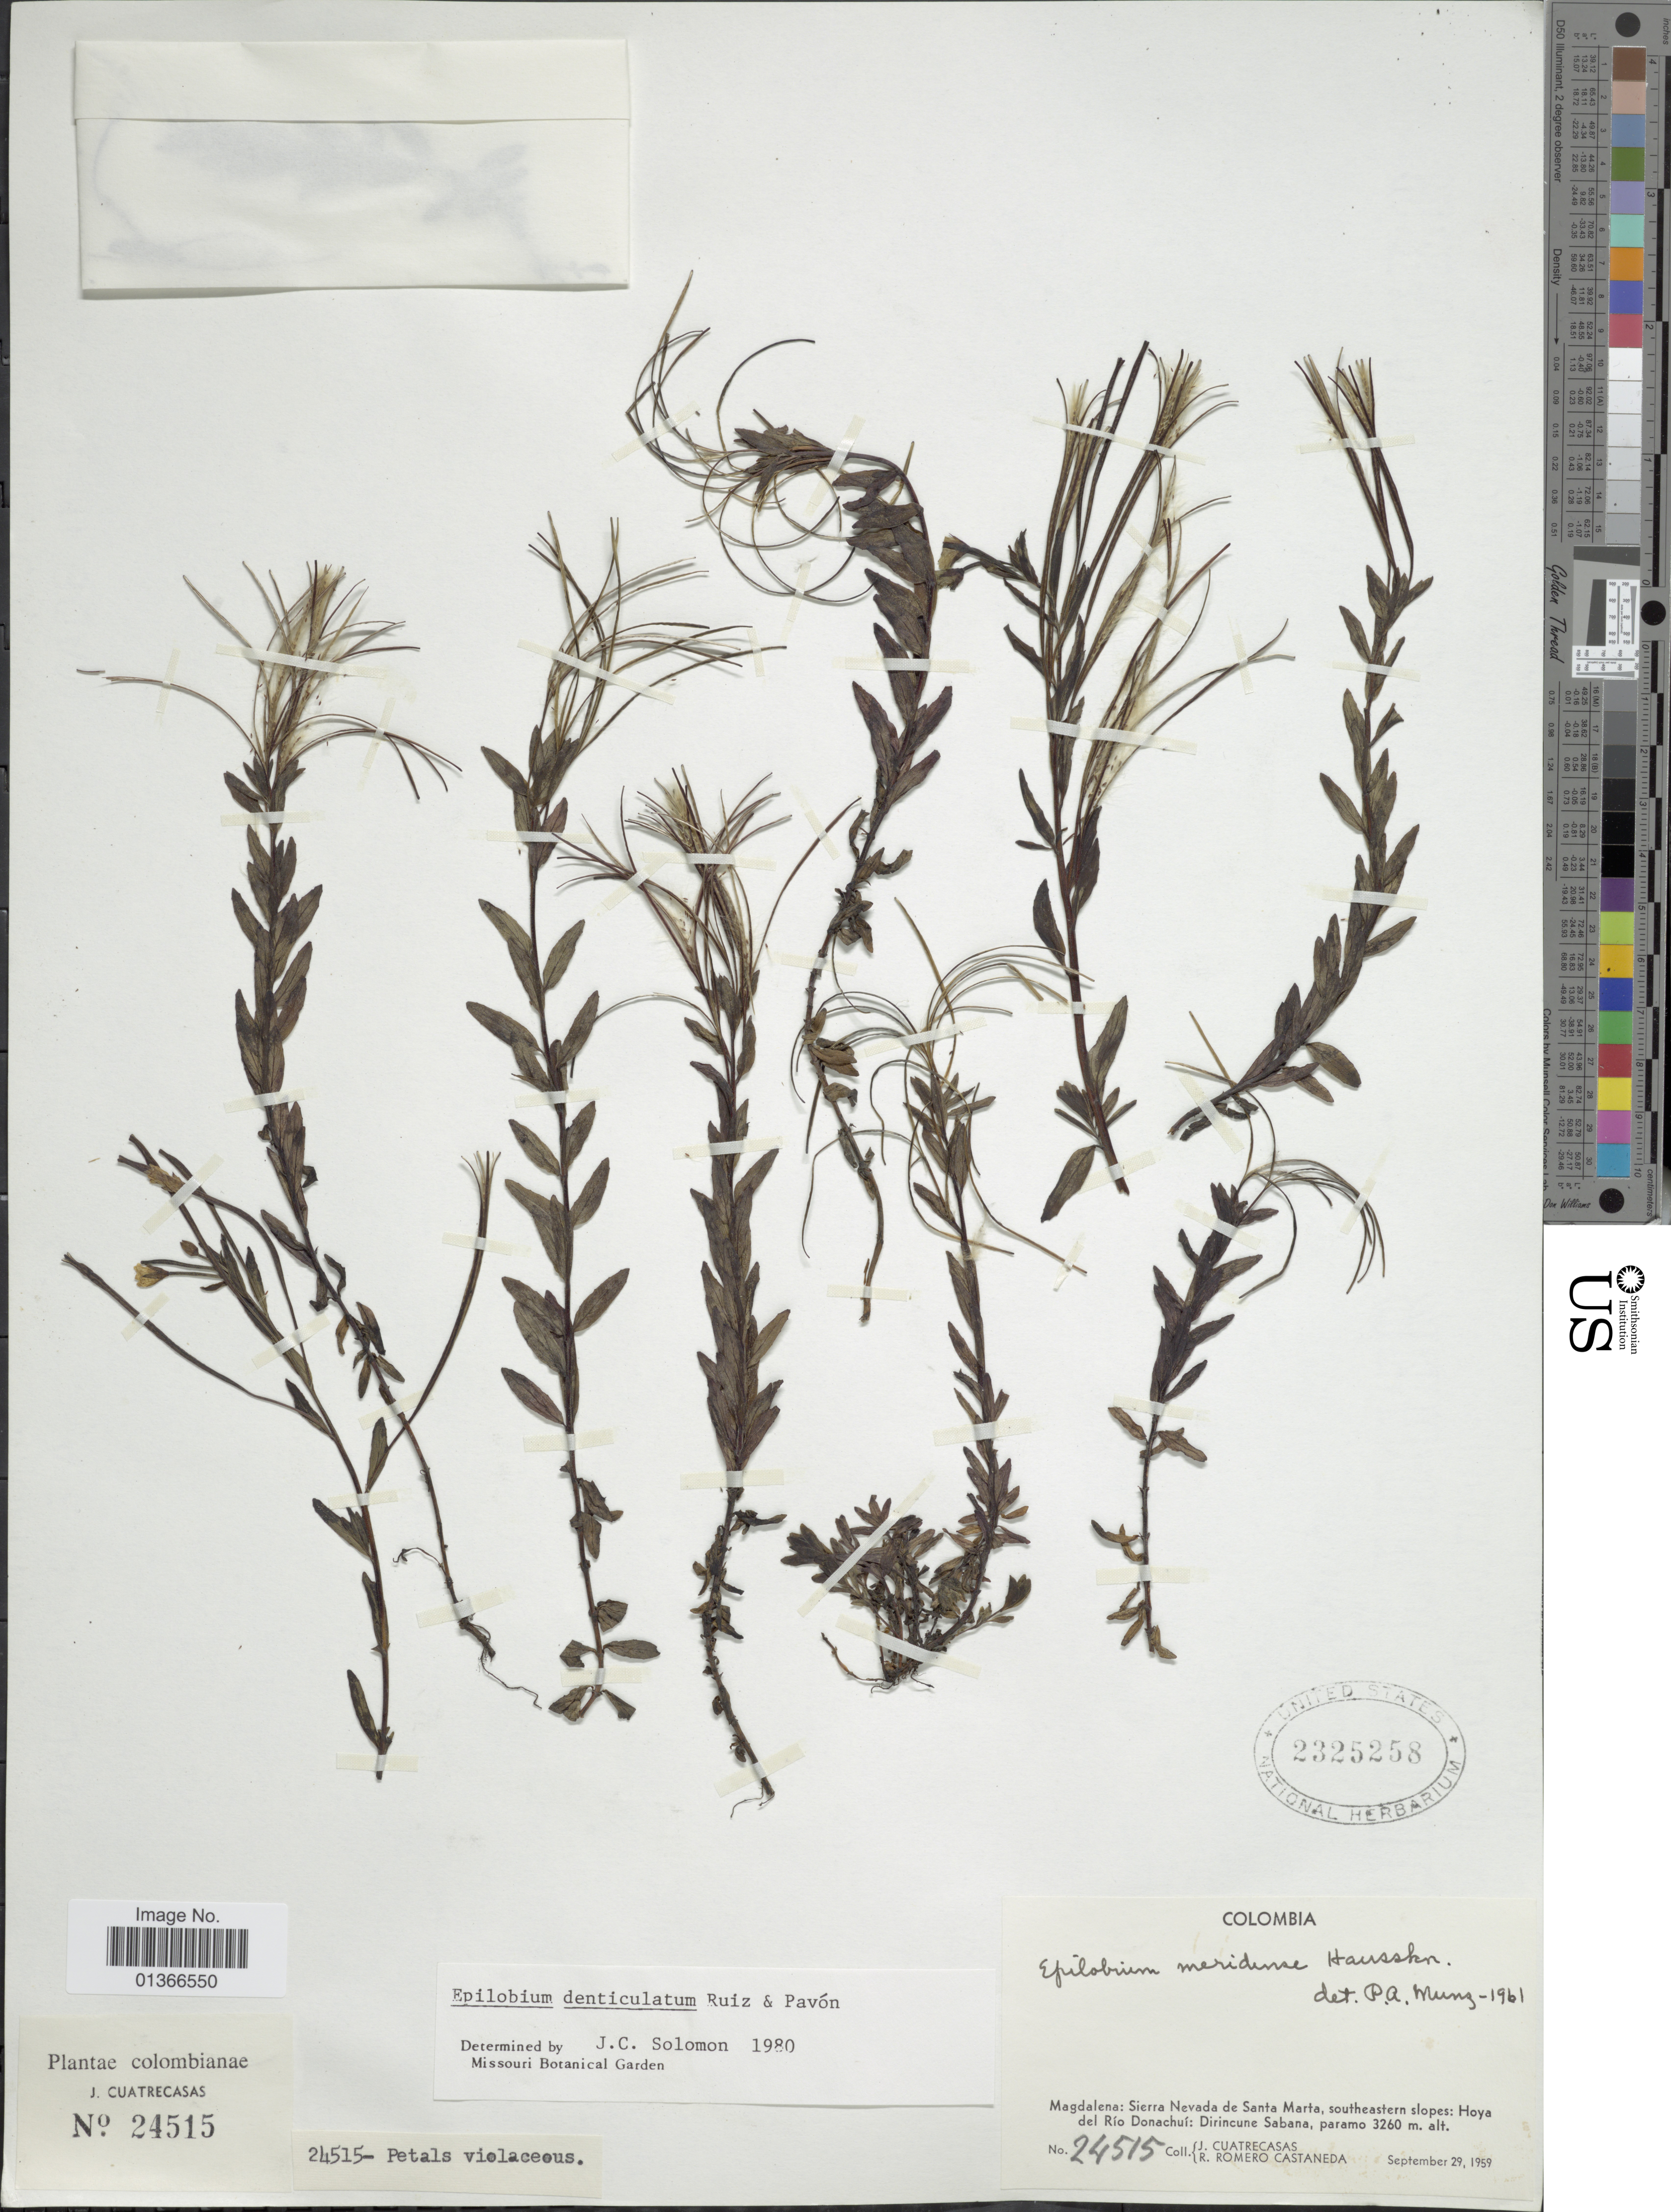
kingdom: Plantae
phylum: Tracheophyta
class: Magnoliopsida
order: Myrtales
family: Onagraceae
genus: Epilobium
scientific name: Epilobium denticulatum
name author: Ruiz & Pav.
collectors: J. Cuatrecasas & R. Romero Castañeda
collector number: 24515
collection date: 1959-09-29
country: Colombia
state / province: Magdalena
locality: Sierra Nevada de Santa Marta, southeastern slopes: Hoya del Río Donachuí: Dirincune Sabana.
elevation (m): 3260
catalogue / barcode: US 2325258